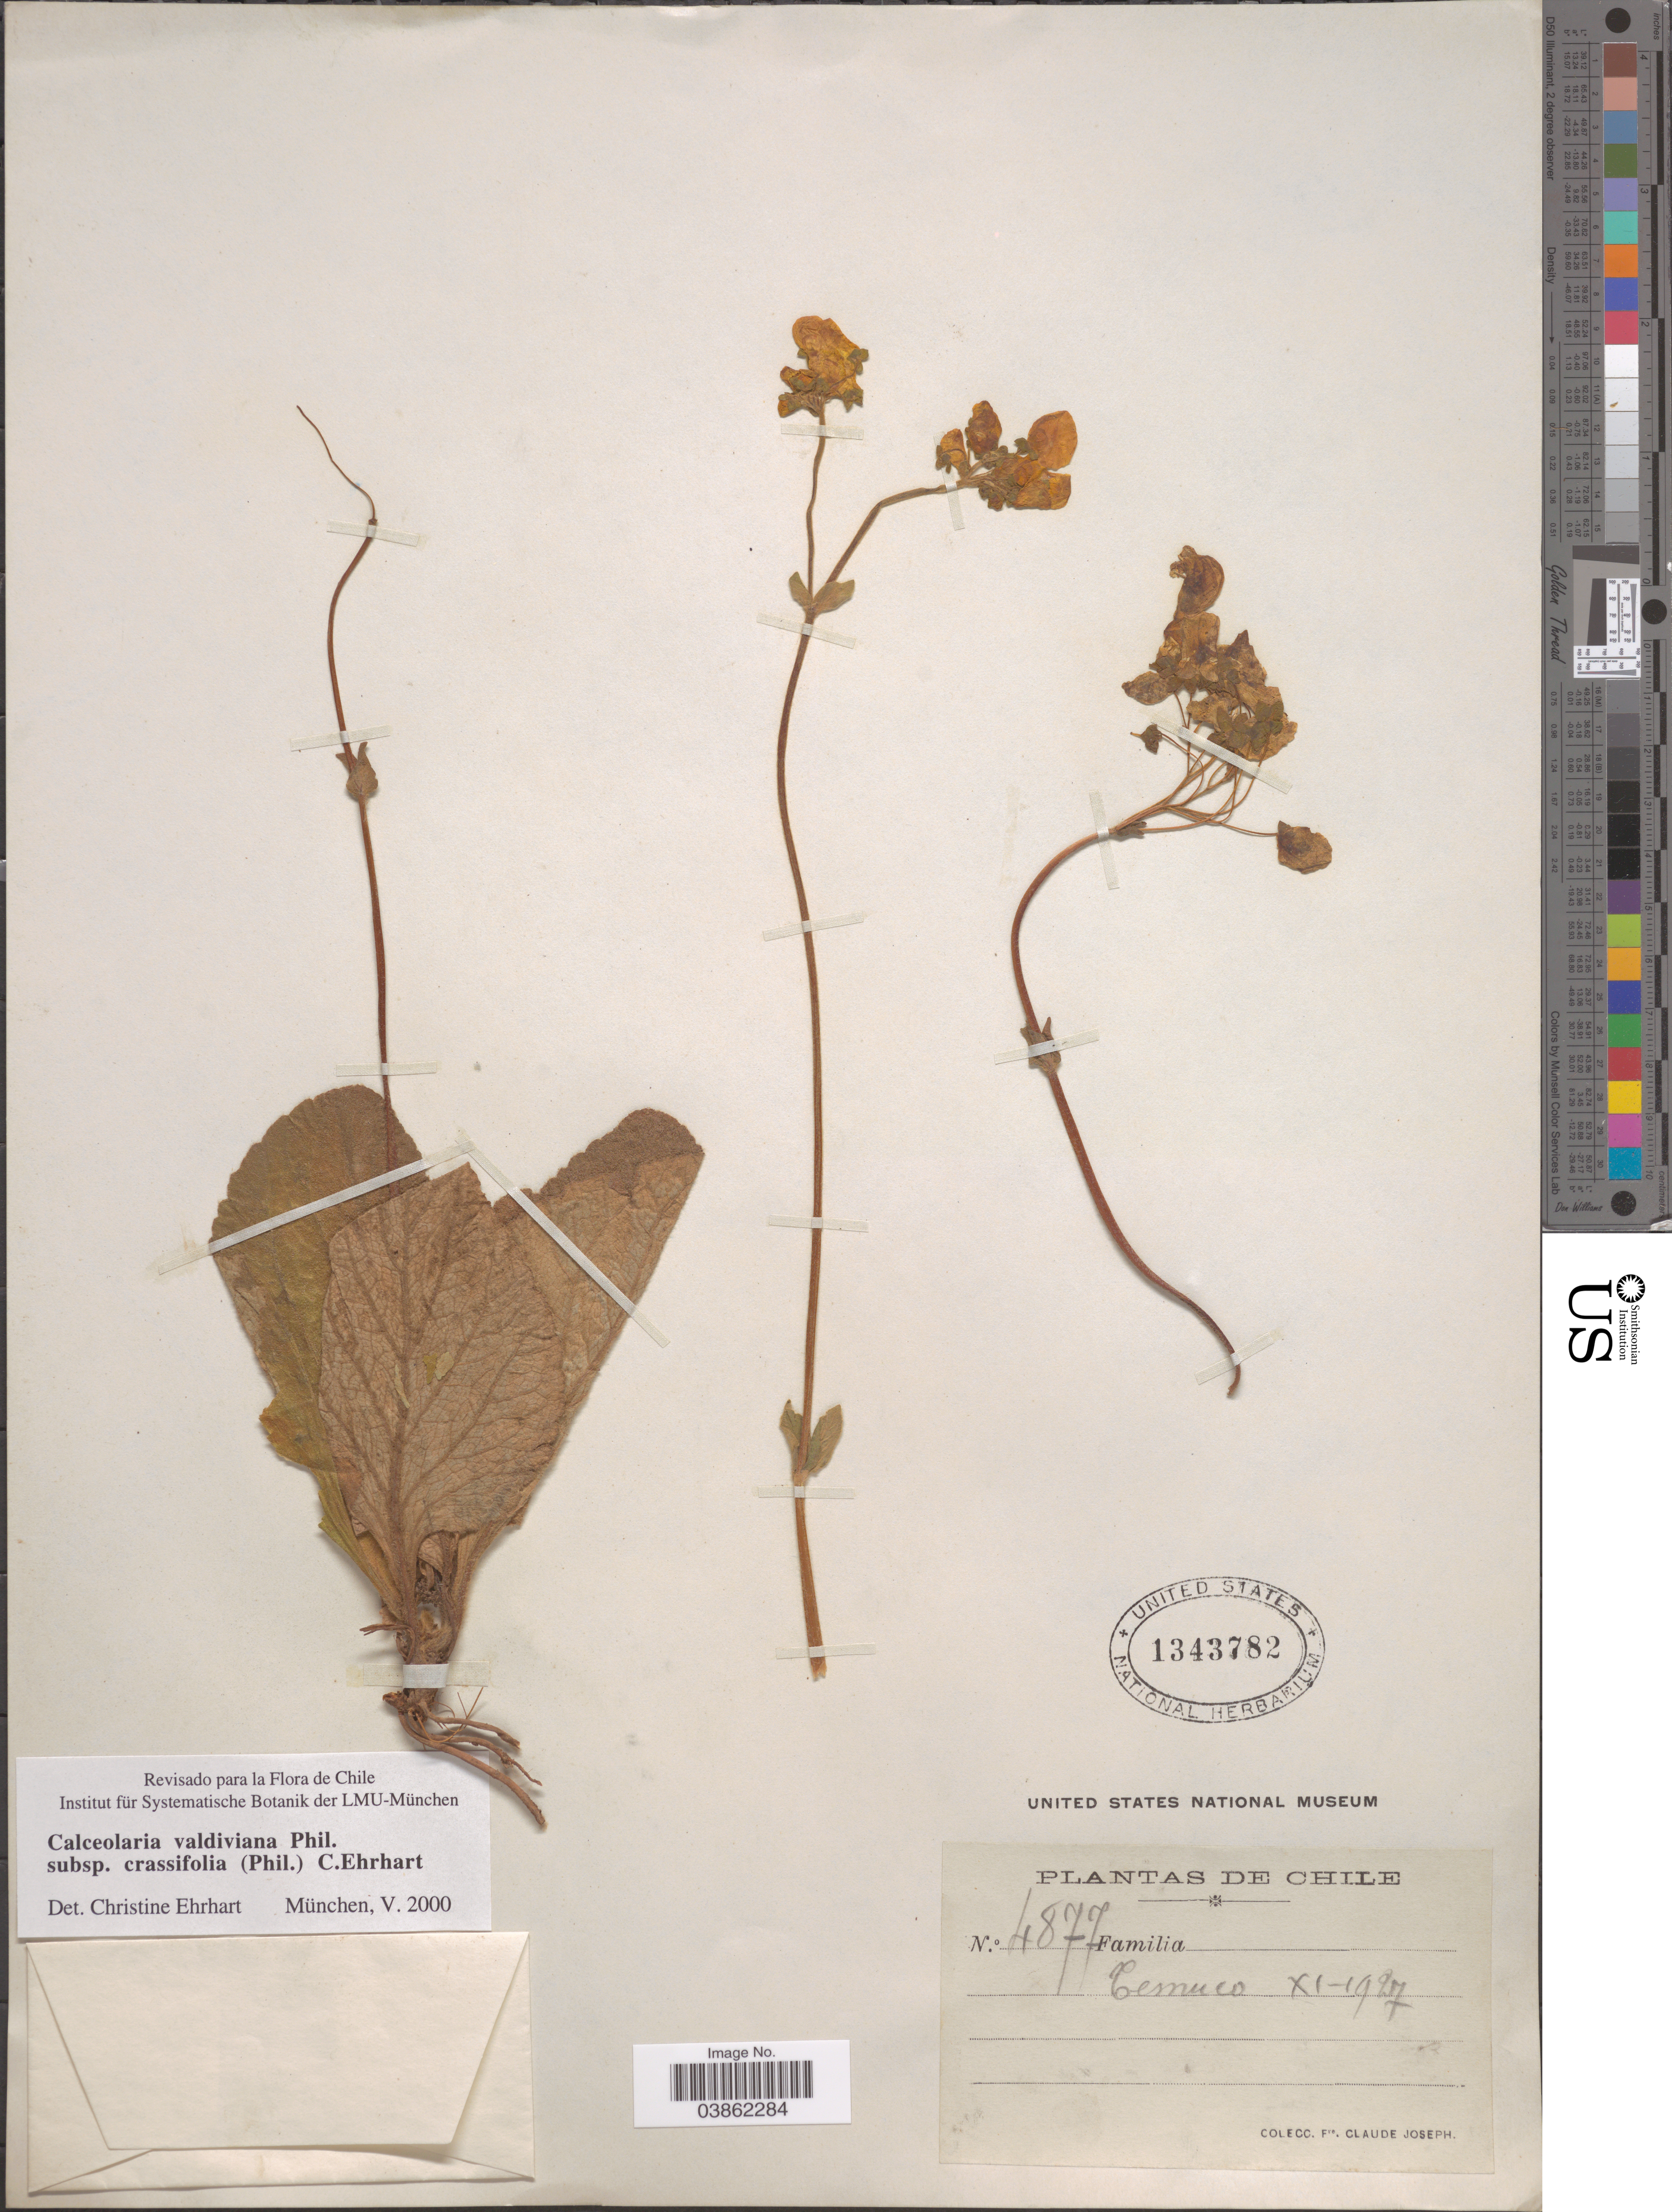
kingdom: Plantae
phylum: Tracheophyta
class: Magnoliopsida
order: Lamiales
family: Calceolariaceae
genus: Calceolaria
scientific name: Calceolaria valdiviana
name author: Phil.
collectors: Bro. Claude-Joseph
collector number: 4877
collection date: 1927-11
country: Chile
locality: Temuco.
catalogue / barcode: US 1343782